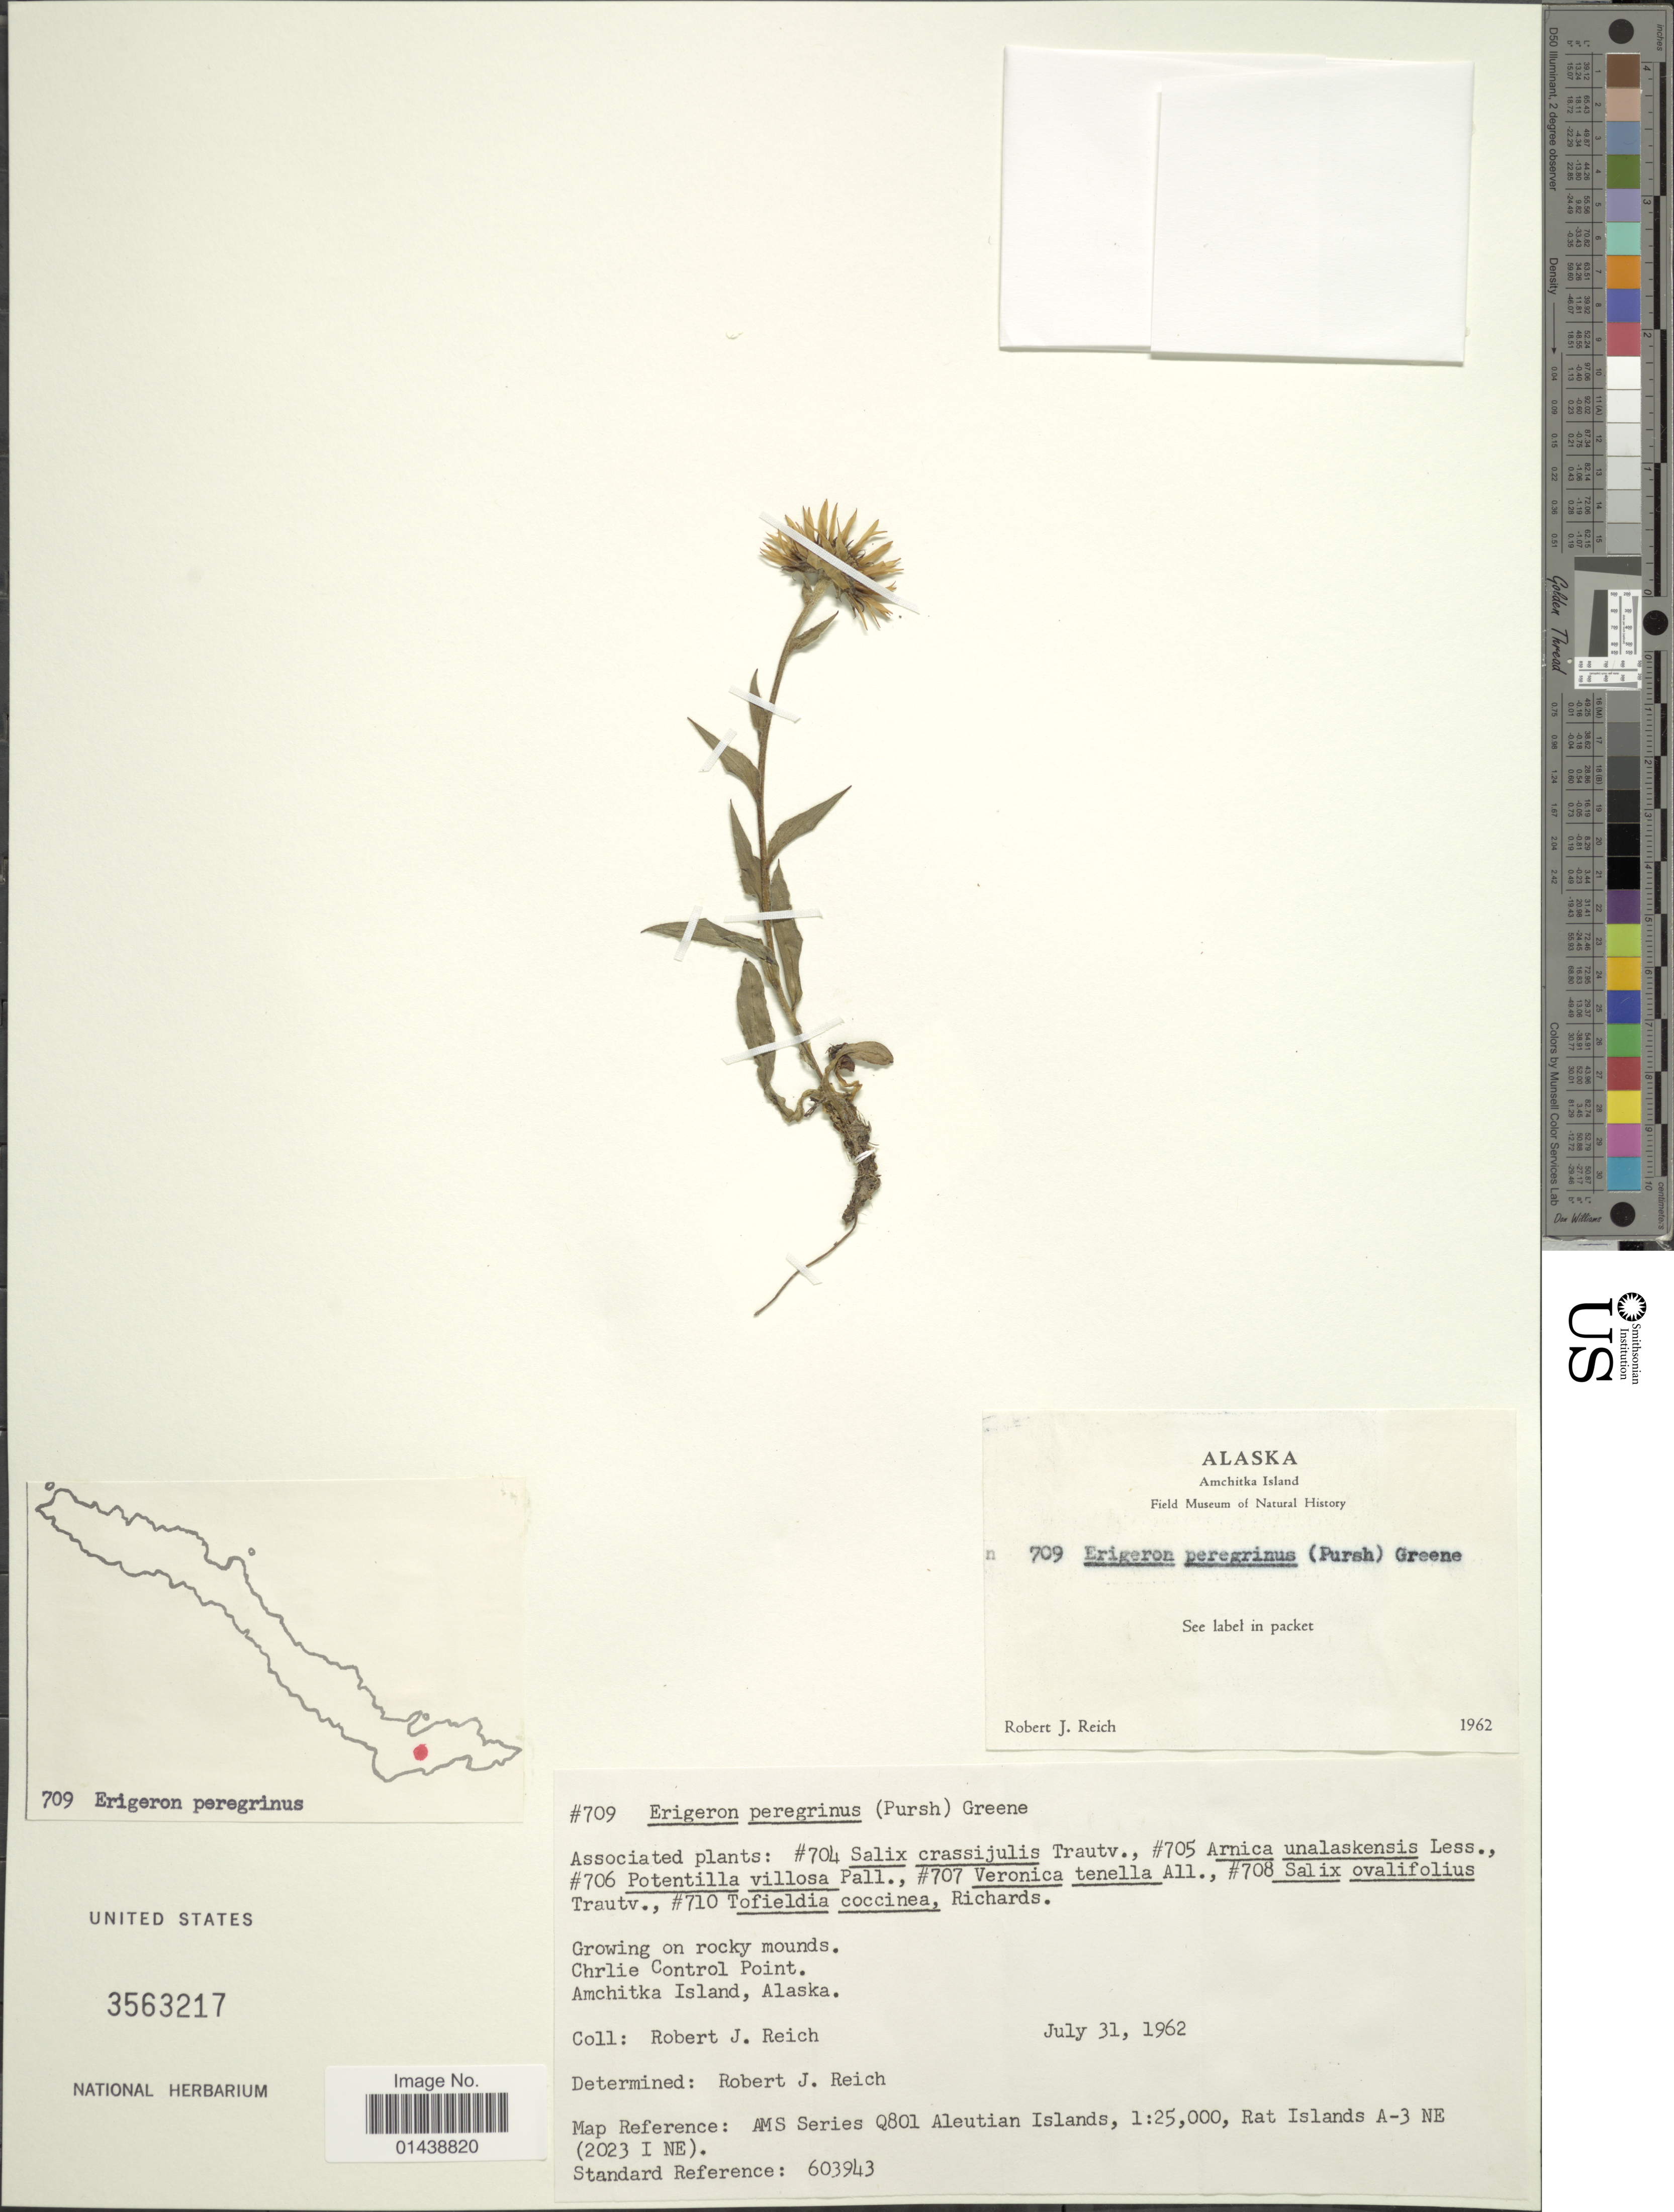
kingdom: Plantae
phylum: Tracheophyta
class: Magnoliopsida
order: Asterales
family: Asteraceae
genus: Erigeron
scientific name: Erigeron peregrinus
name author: (Banks ex Pursh) Greene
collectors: R. Reich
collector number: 709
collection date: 1962-07-31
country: United States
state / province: Alaska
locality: Chrlie Control Point. Amchitka Island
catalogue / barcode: US 3563217